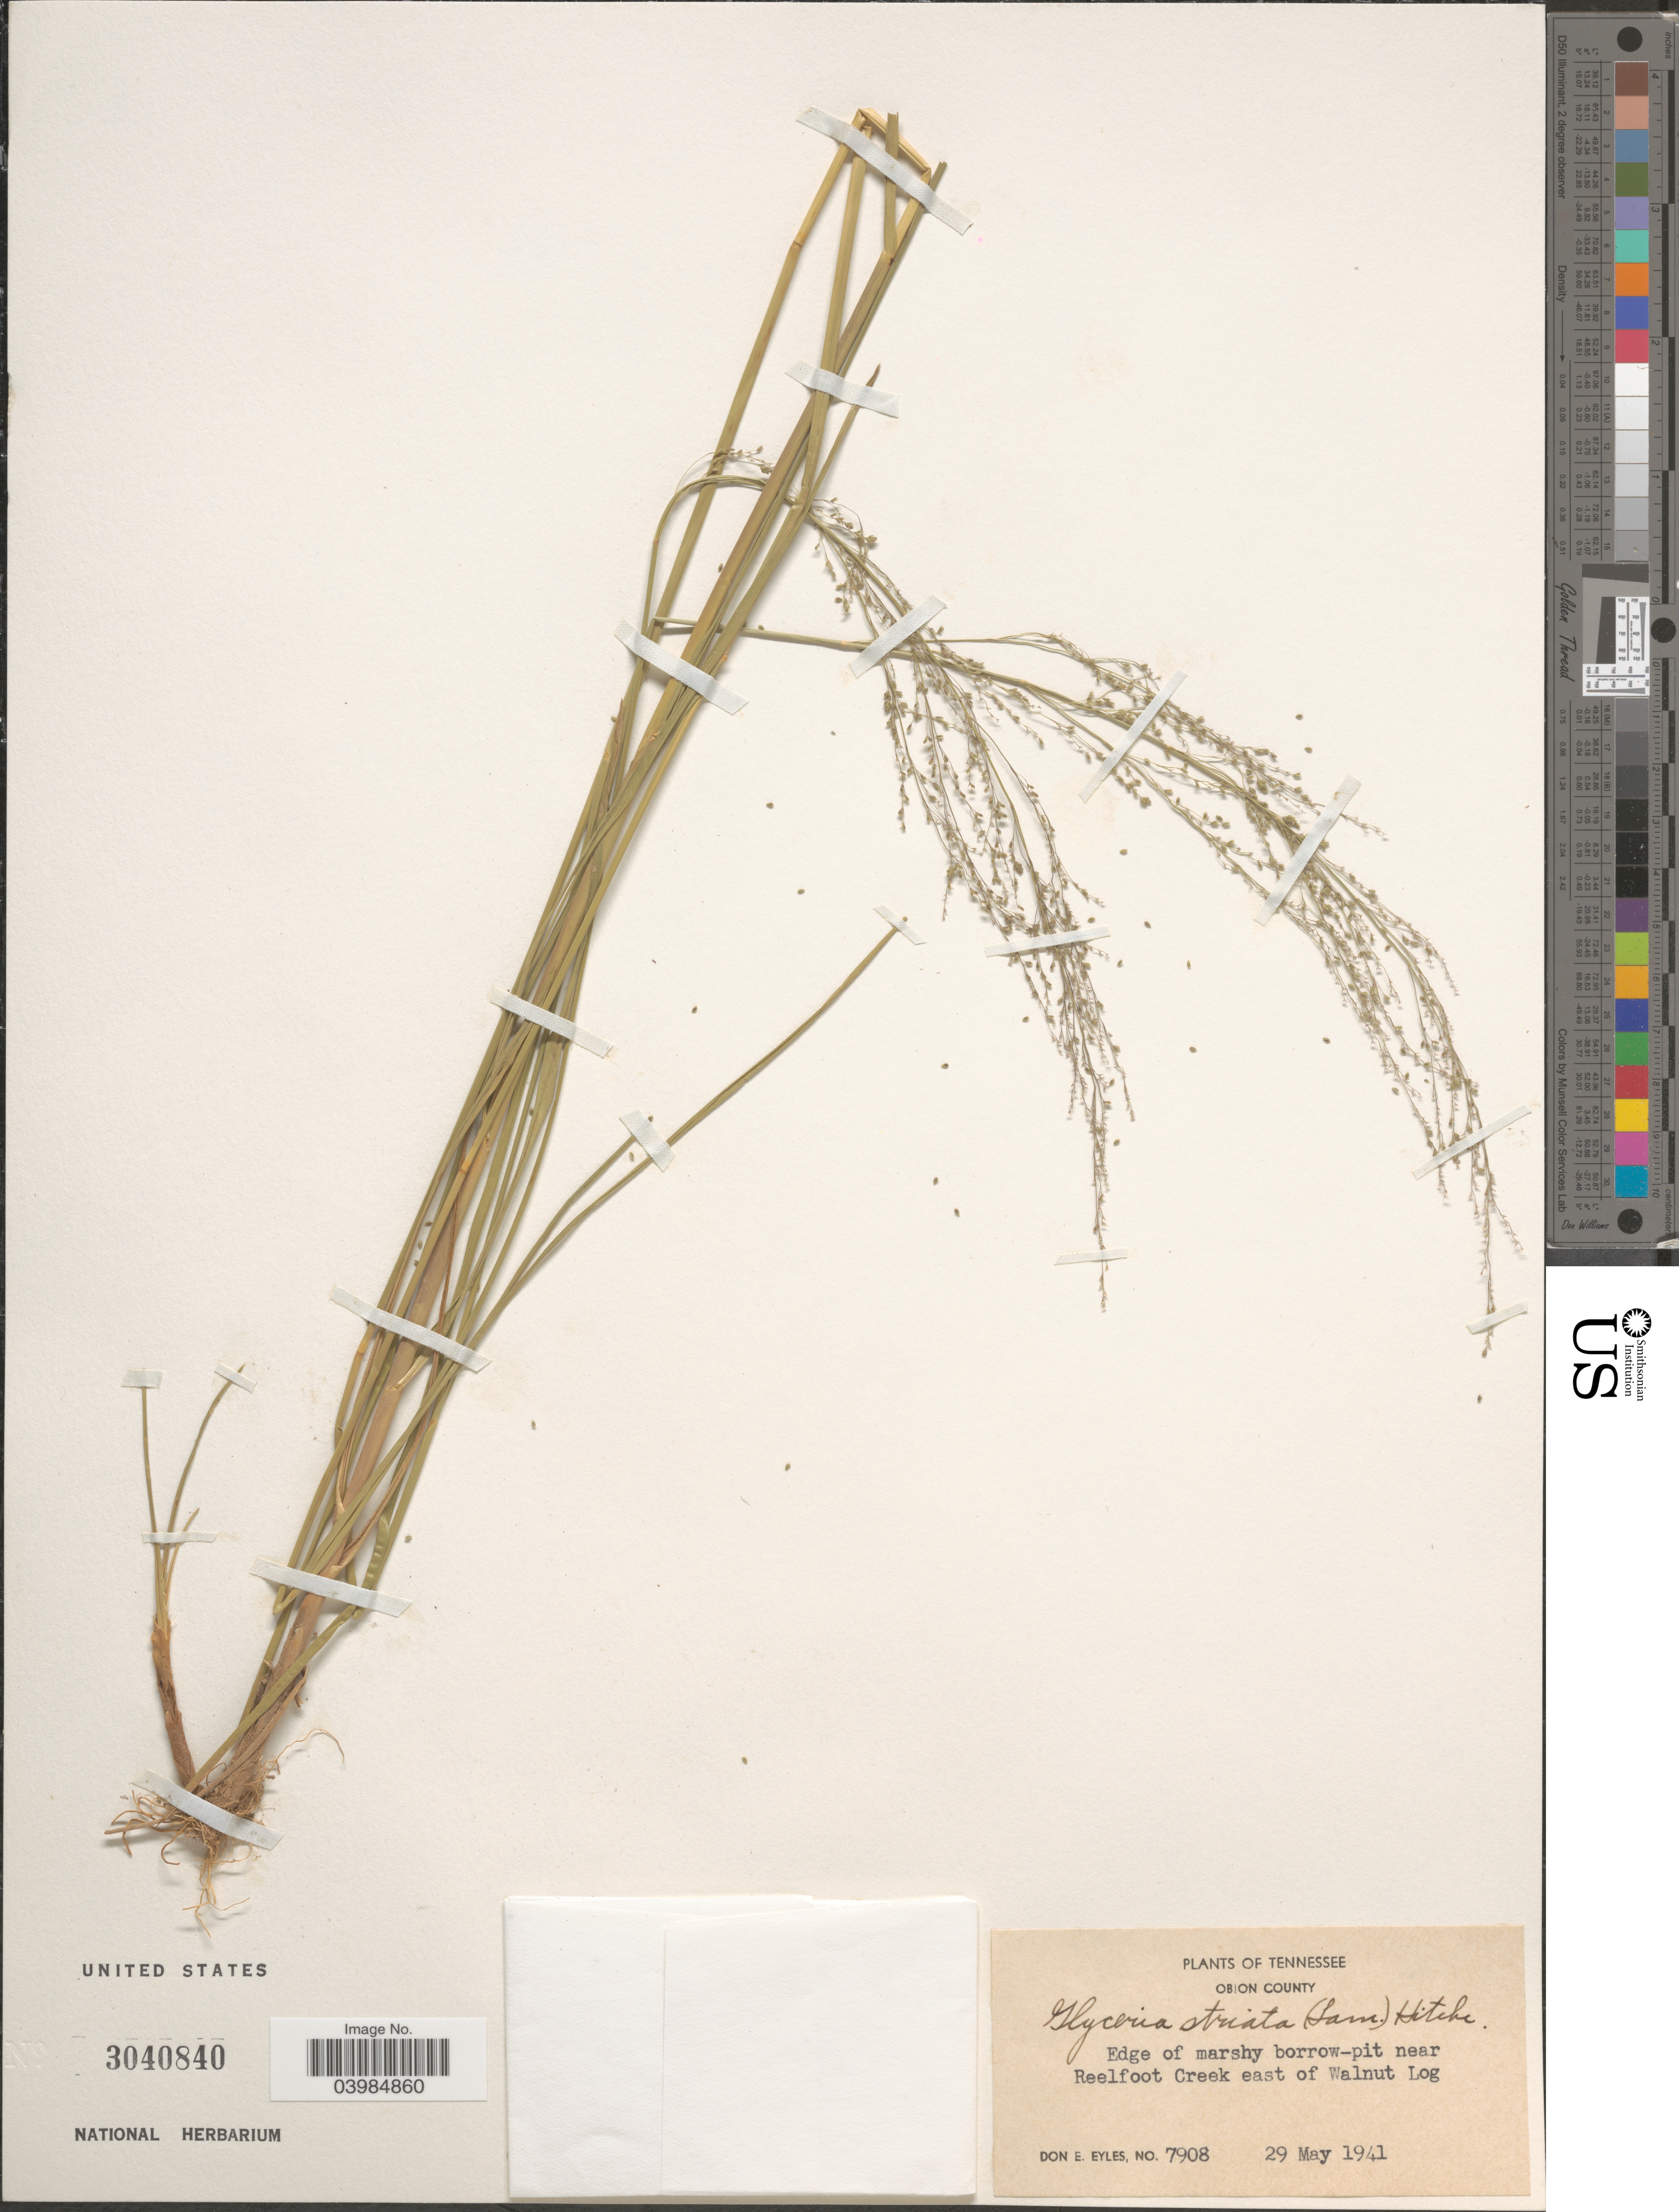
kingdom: Plantae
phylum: Tracheophyta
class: Liliopsida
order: Poales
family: Poaceae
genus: Glyceria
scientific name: Glyceria striata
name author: (Lam.) Hitchc.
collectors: D. Eyles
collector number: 7908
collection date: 1941-05-29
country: United States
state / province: Tennessee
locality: Obion County. Edge of marshy borrow-pit near Reelfoot Creek east of Walnut log.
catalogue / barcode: US 3040840